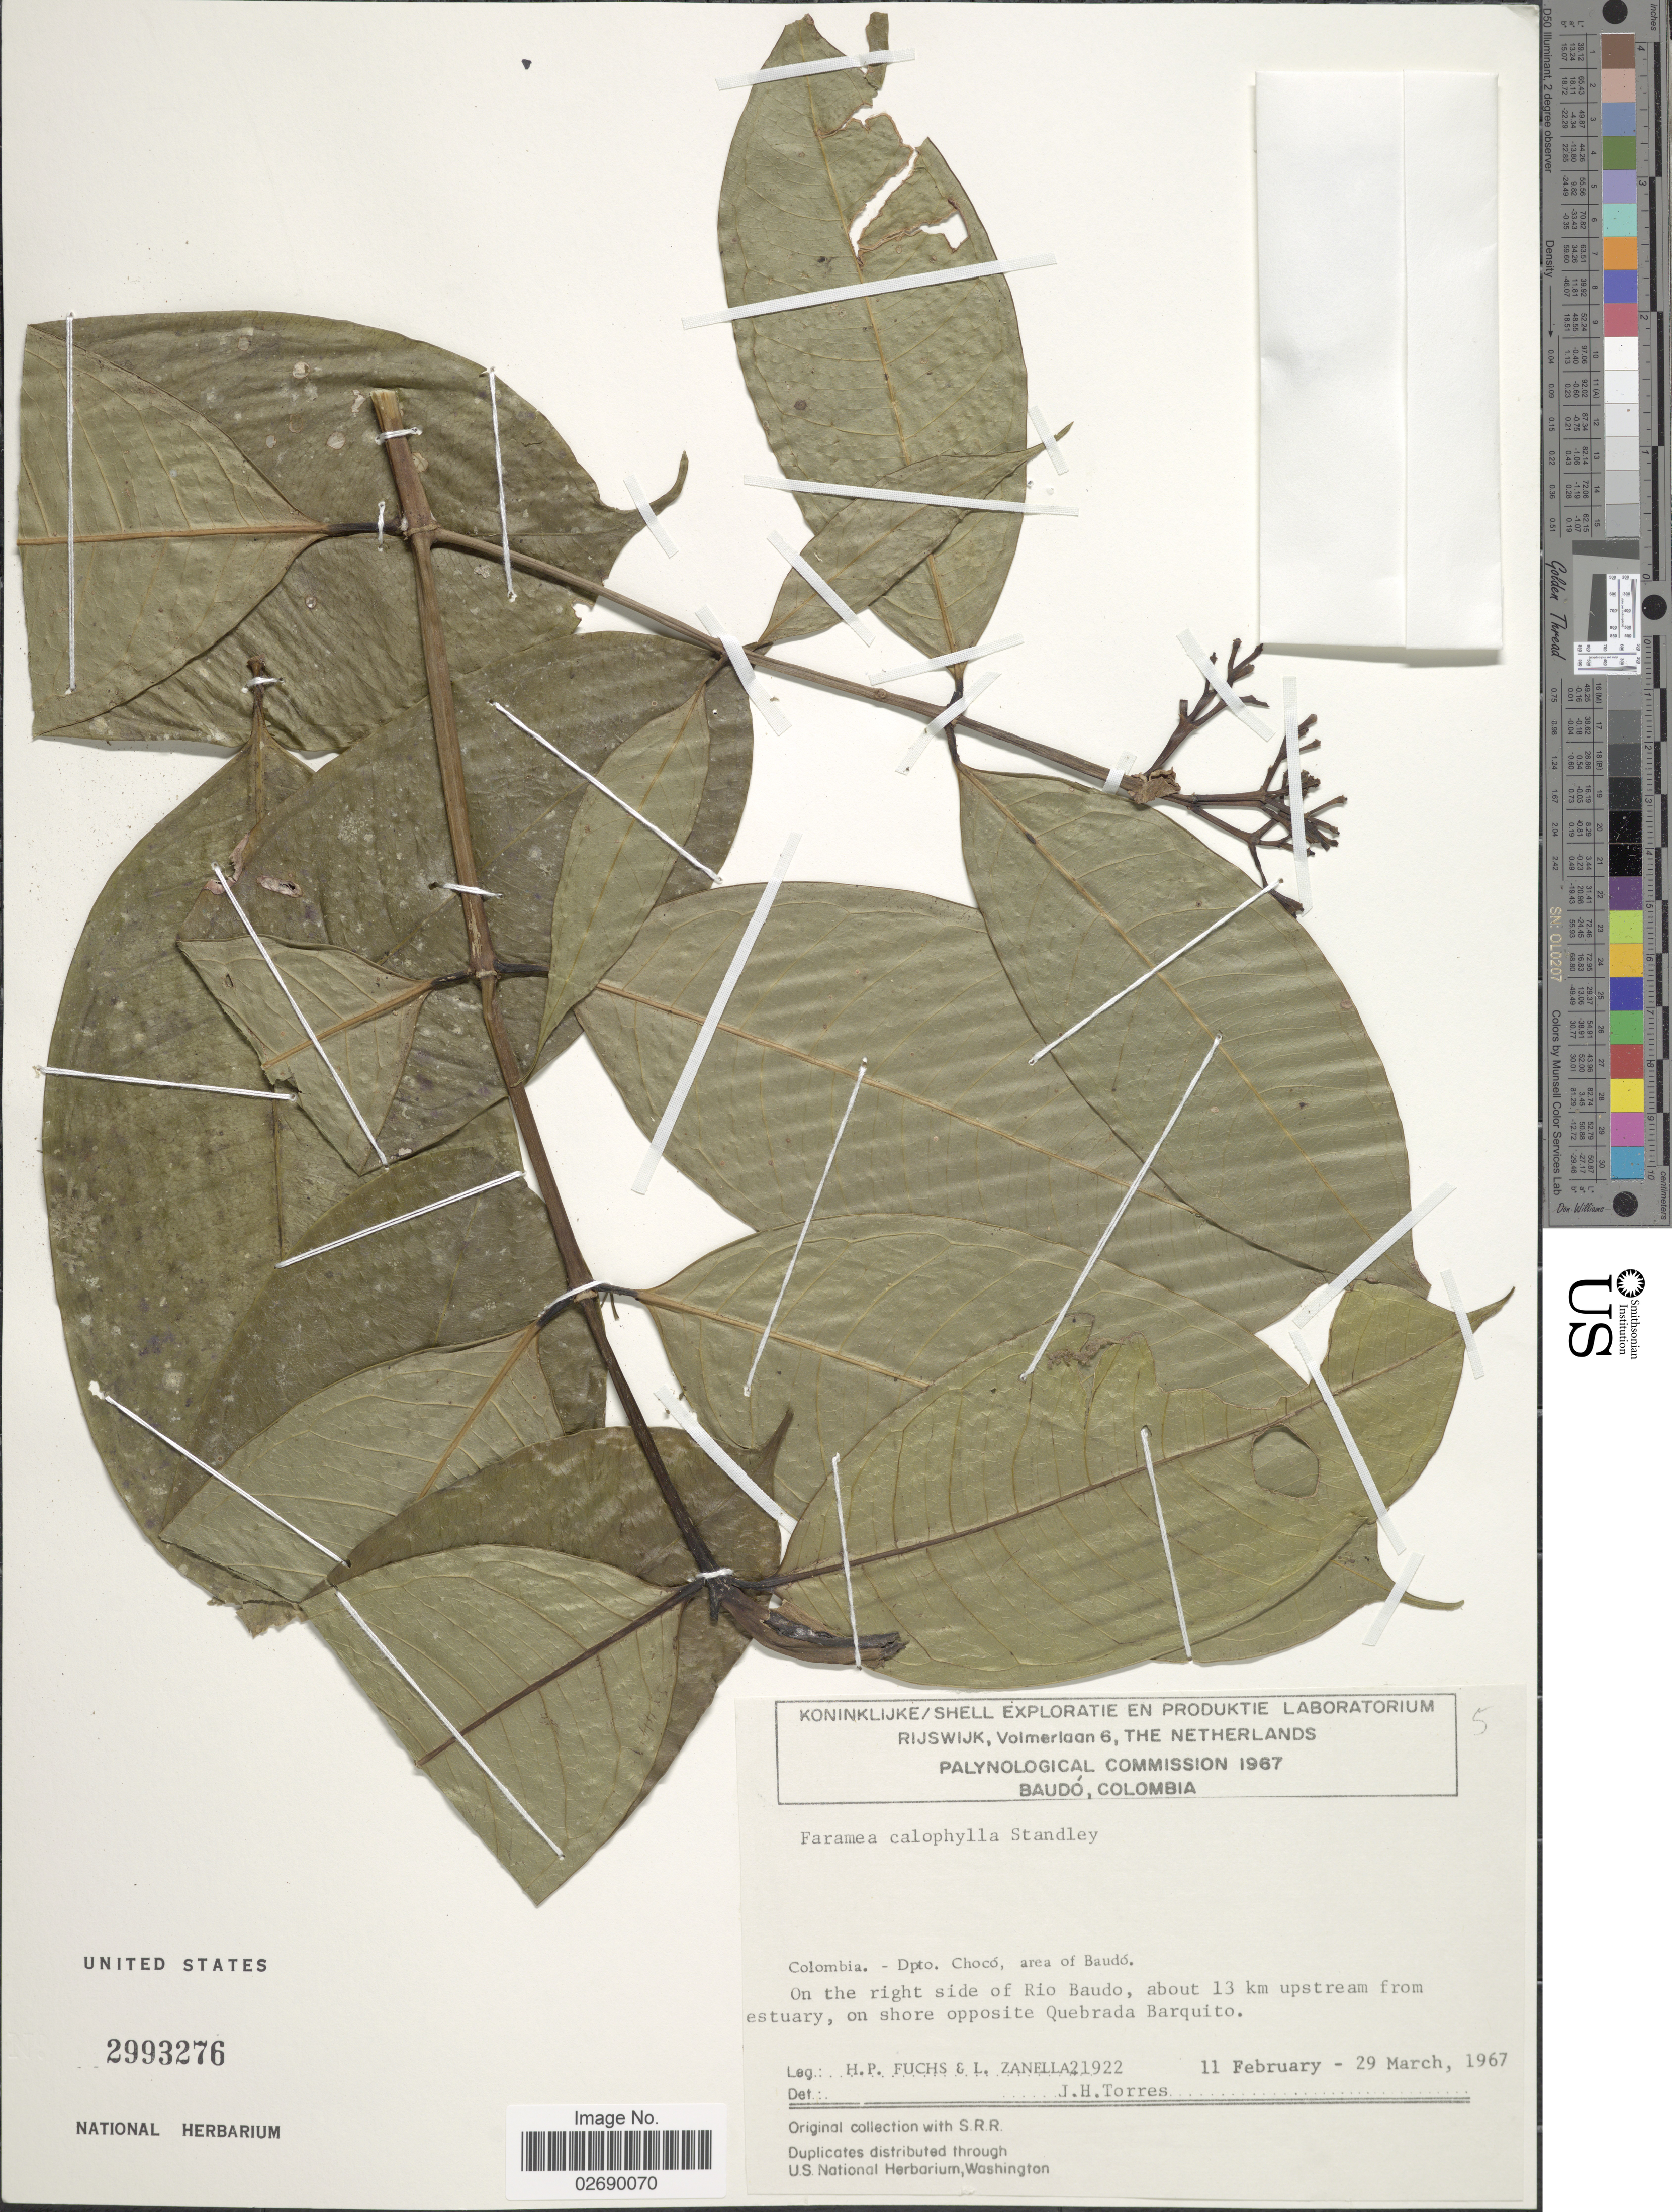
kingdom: Plantae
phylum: Tracheophyta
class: Magnoliopsida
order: Gentianales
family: Rubiaceae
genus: Faramea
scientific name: Faramea calophylla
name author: Standl.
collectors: H. P. Fuchs & L. Zanella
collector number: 1922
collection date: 1967-02-11/1967-03-29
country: Colombia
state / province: Chocó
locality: Area of Baudo. On the right side of Rio Baudo, about 13 km upstream from estuary, on shore opposite Quebrada Barquito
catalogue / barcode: US 2993276